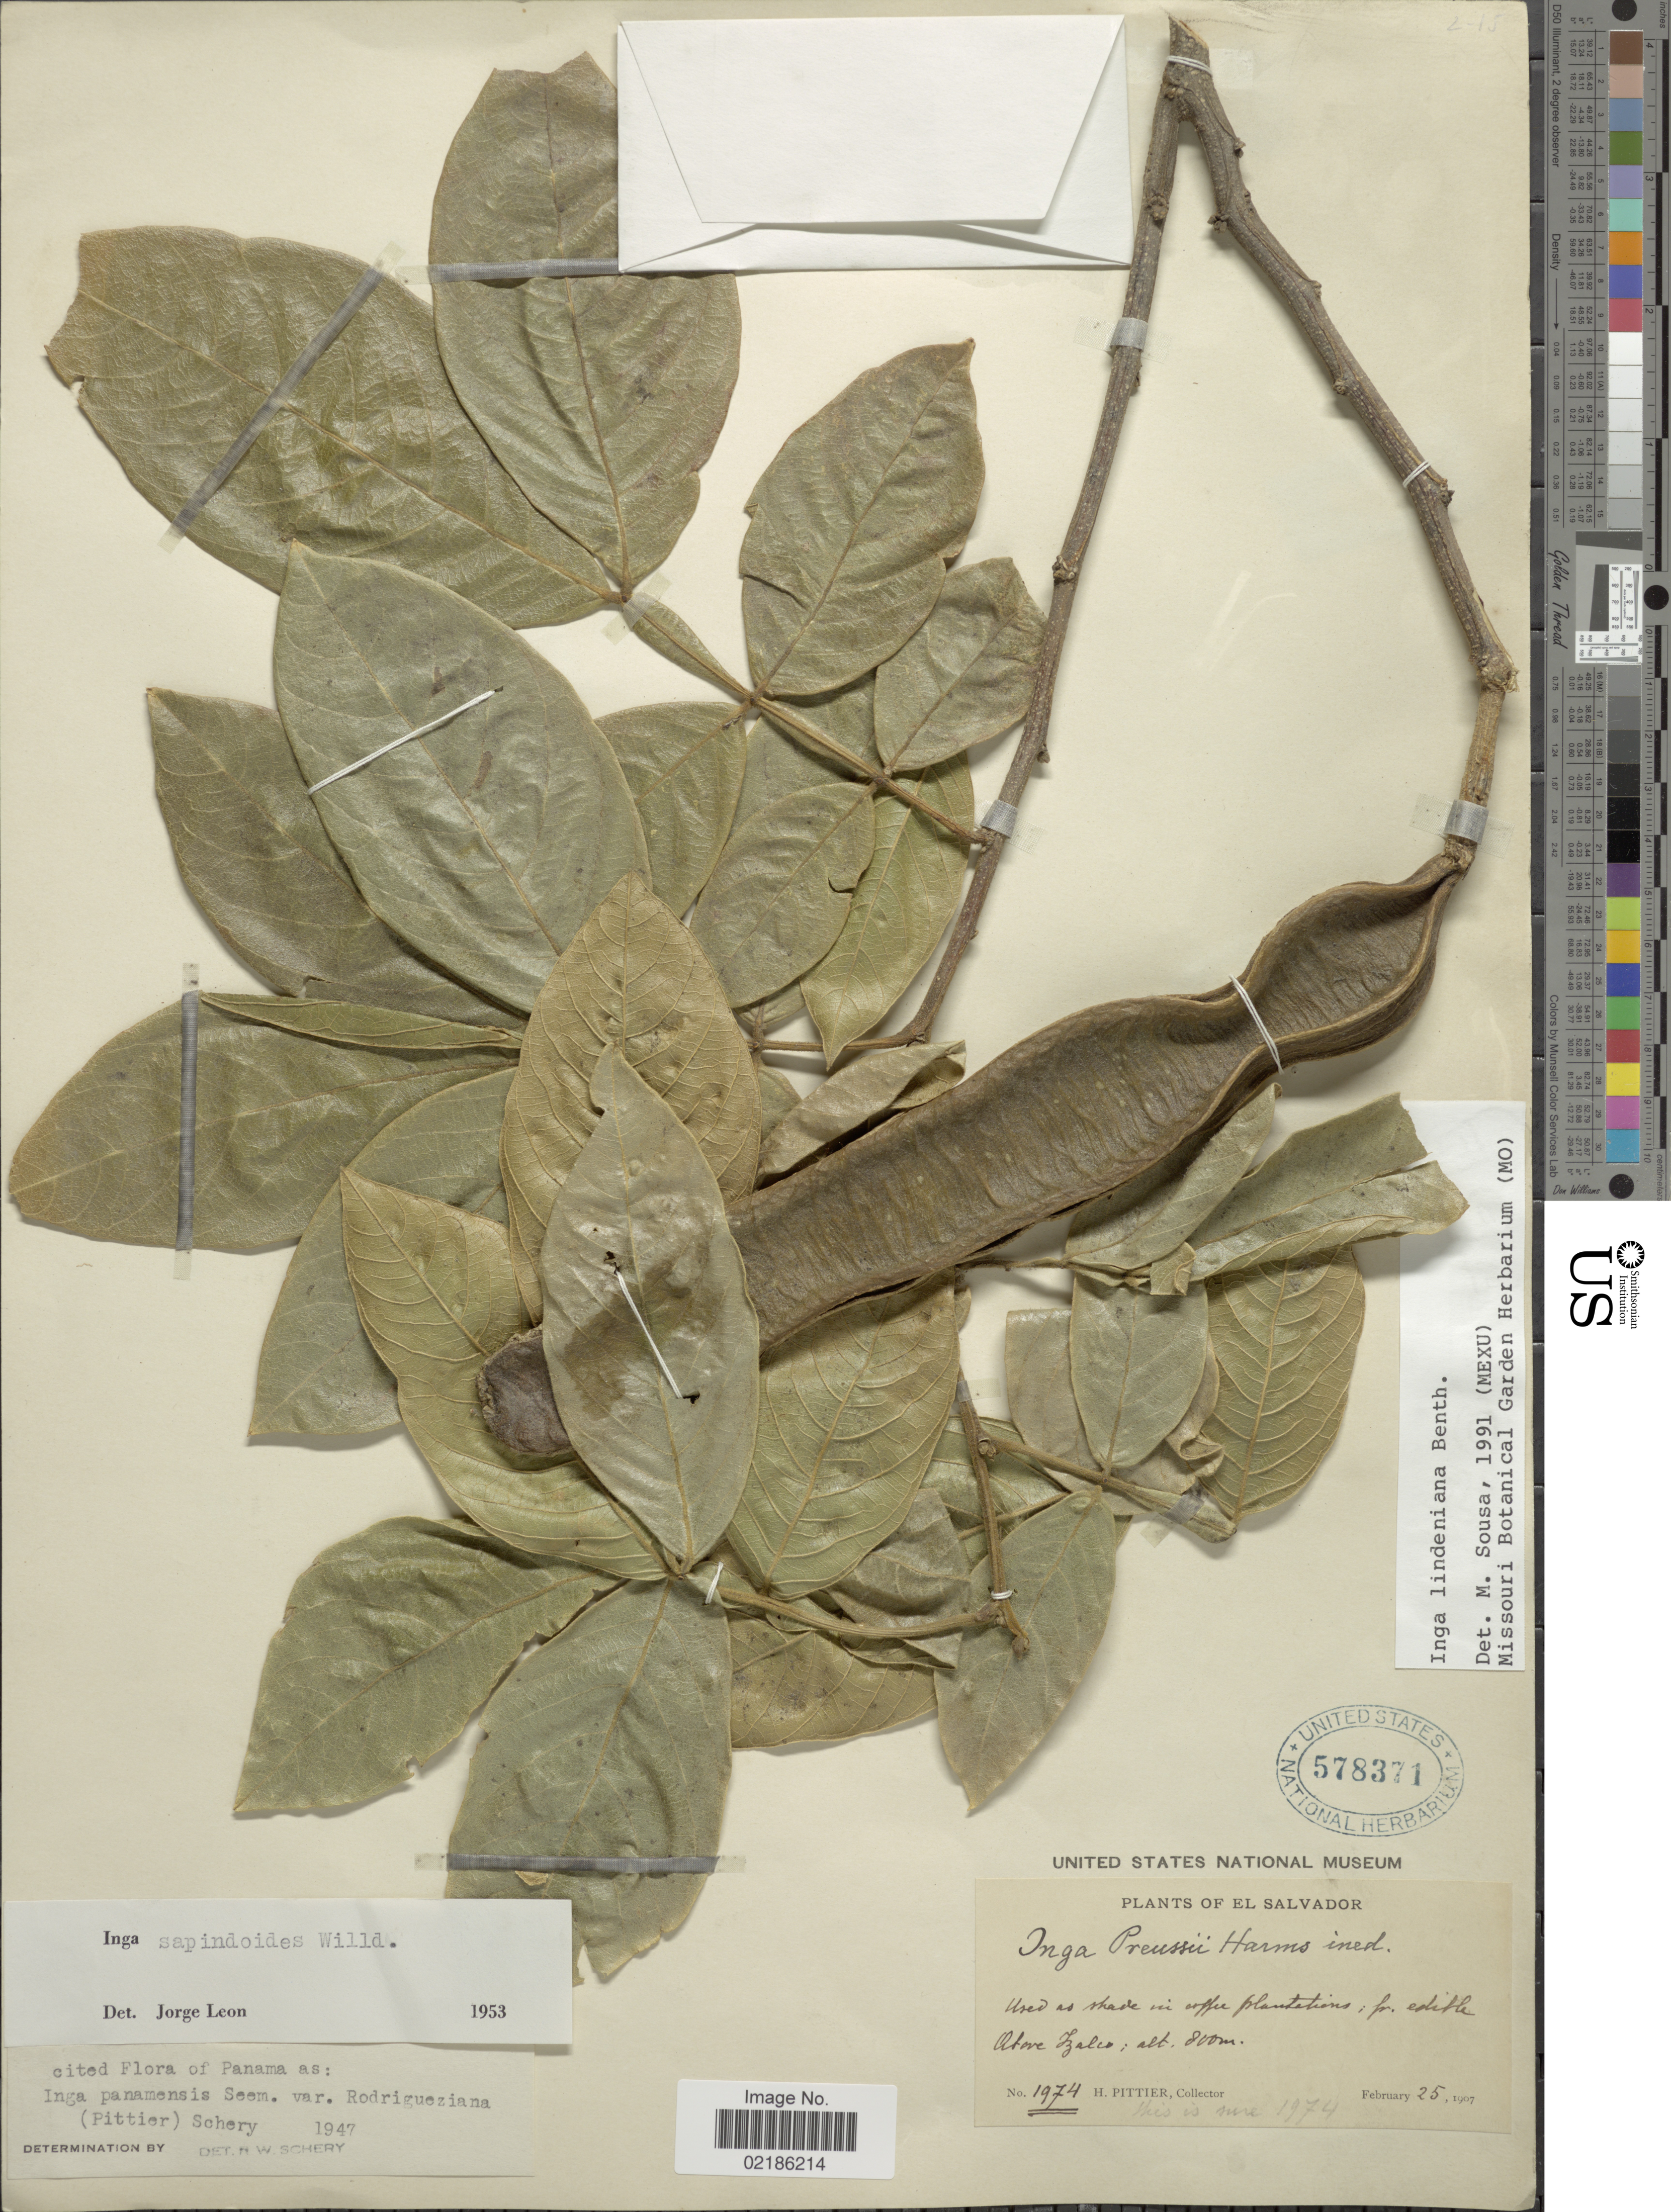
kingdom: Plantae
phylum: Tracheophyta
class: Magnoliopsida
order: Fabales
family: Fabaceae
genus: Inga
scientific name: Inga lindeniana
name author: Benth.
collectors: H. F. Pittier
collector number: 1974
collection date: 1907-02-25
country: El Salvador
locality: Above Izalco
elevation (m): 800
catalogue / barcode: US 578371